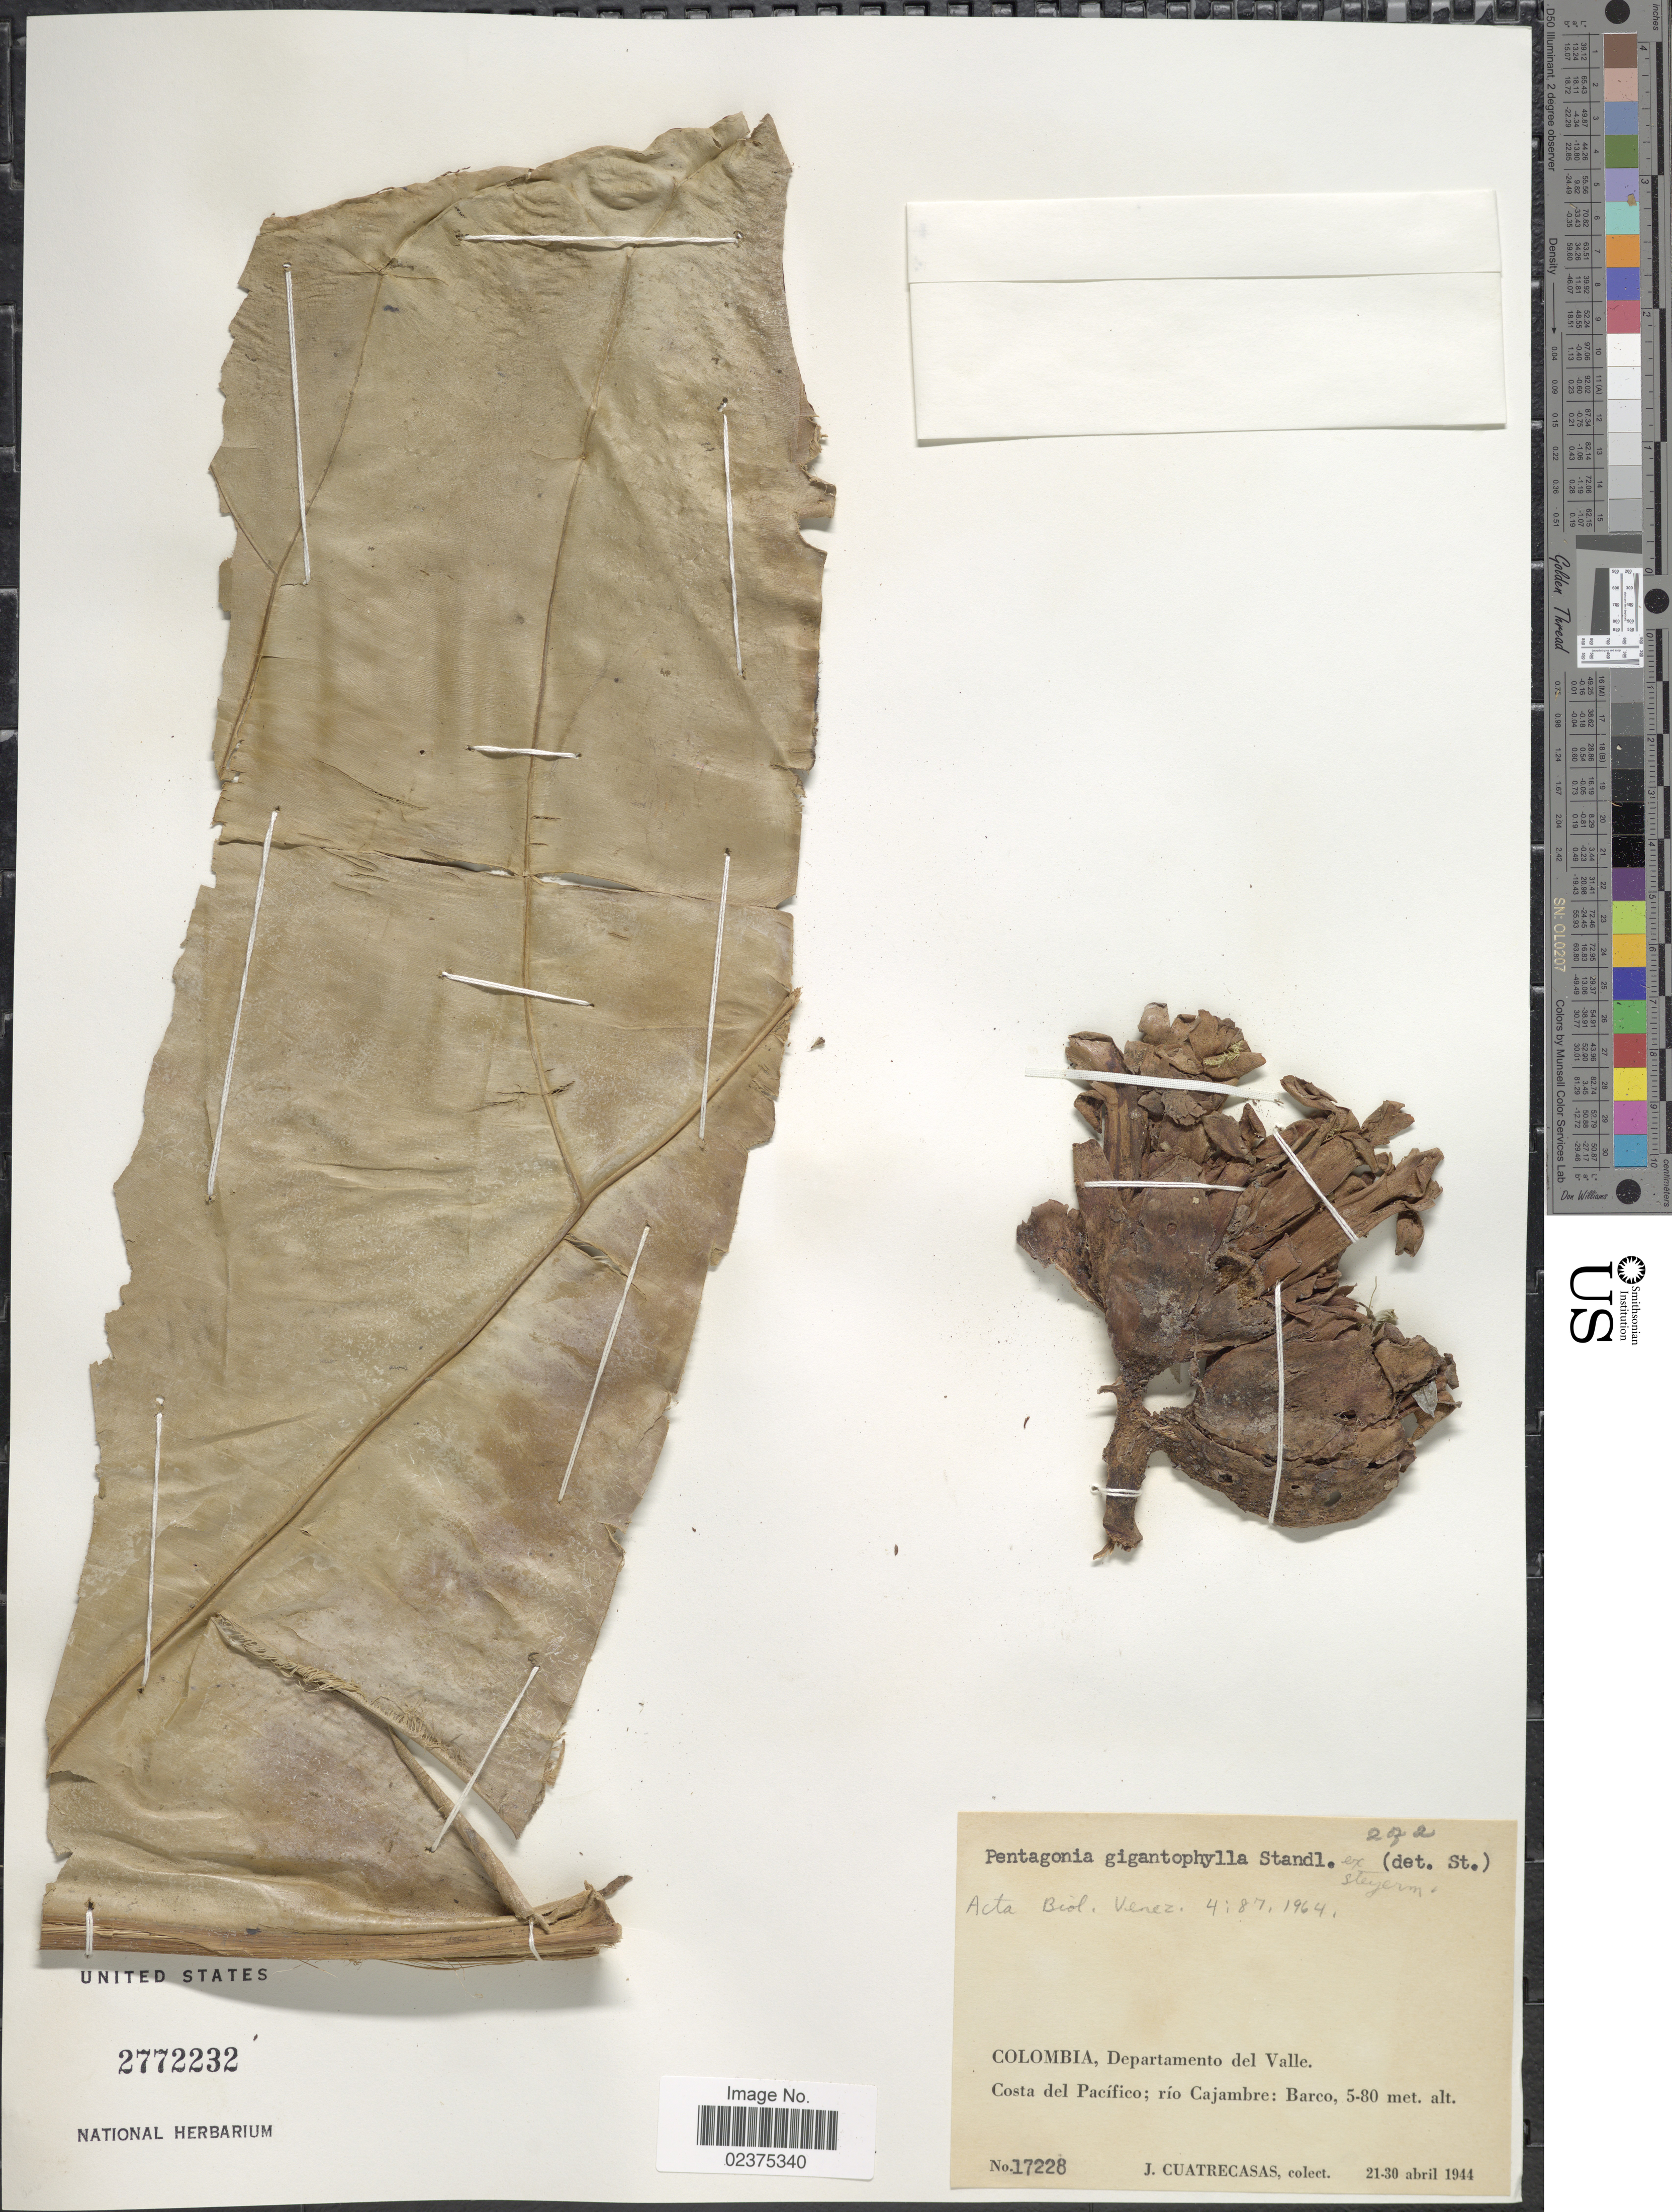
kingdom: Plantae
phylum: Tracheophyta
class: Magnoliopsida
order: Gentianales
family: Rubiaceae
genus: Pentagonia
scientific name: Pentagonia gigantophylla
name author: Standl. ex Steyerm.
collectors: J. Cuatrecasas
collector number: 17228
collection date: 1944-04-21/1944-04-30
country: Colombia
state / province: Valle del Cauca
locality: Departamento del Valle, Costa del Pacífico; río Cajambre. Barco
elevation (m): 5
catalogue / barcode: US 2772232